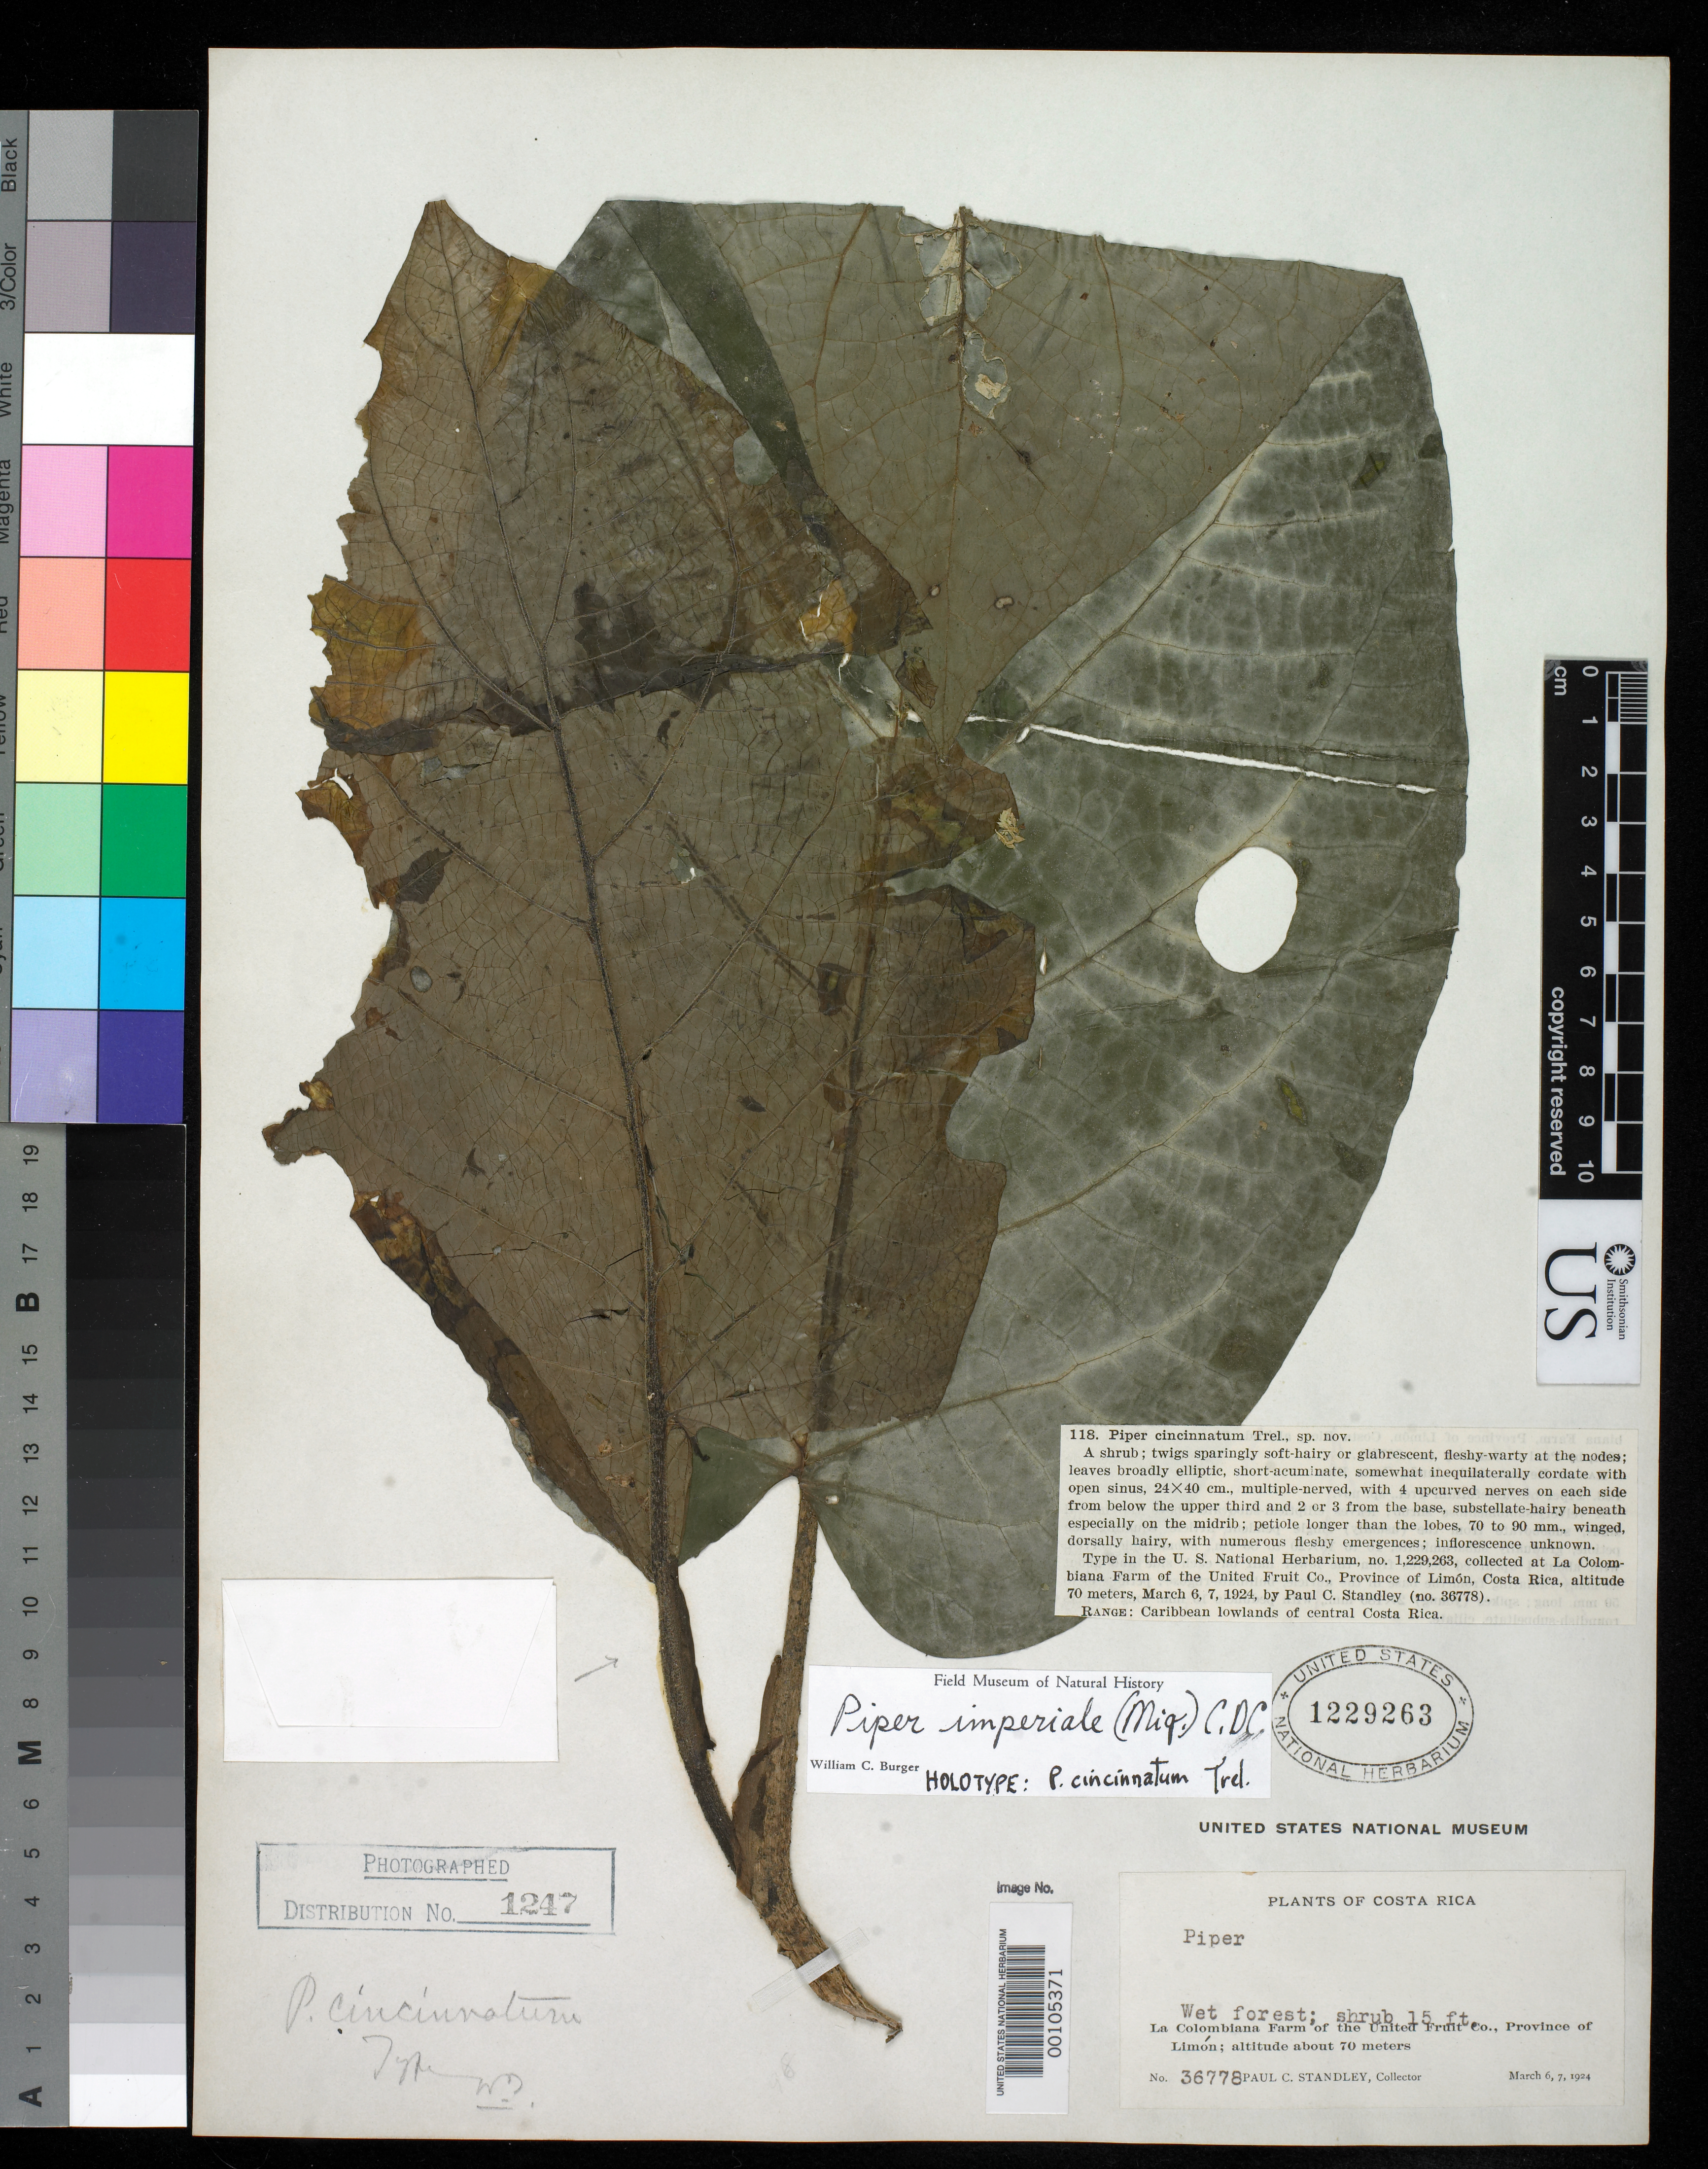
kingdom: Plantae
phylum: Tracheophyta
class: Magnoliopsida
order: Piperales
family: Piperaceae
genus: Piper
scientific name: Piper cincinnatum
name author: Trel.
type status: Holotype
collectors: P. C. Standley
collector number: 36778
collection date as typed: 06 Mar 1924 to 07 Mar 1924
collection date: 1924-03-06/1924-03-07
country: Costa Rica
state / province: Limón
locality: La Colombiana Farm, United Fruit Co.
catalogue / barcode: US 1229263